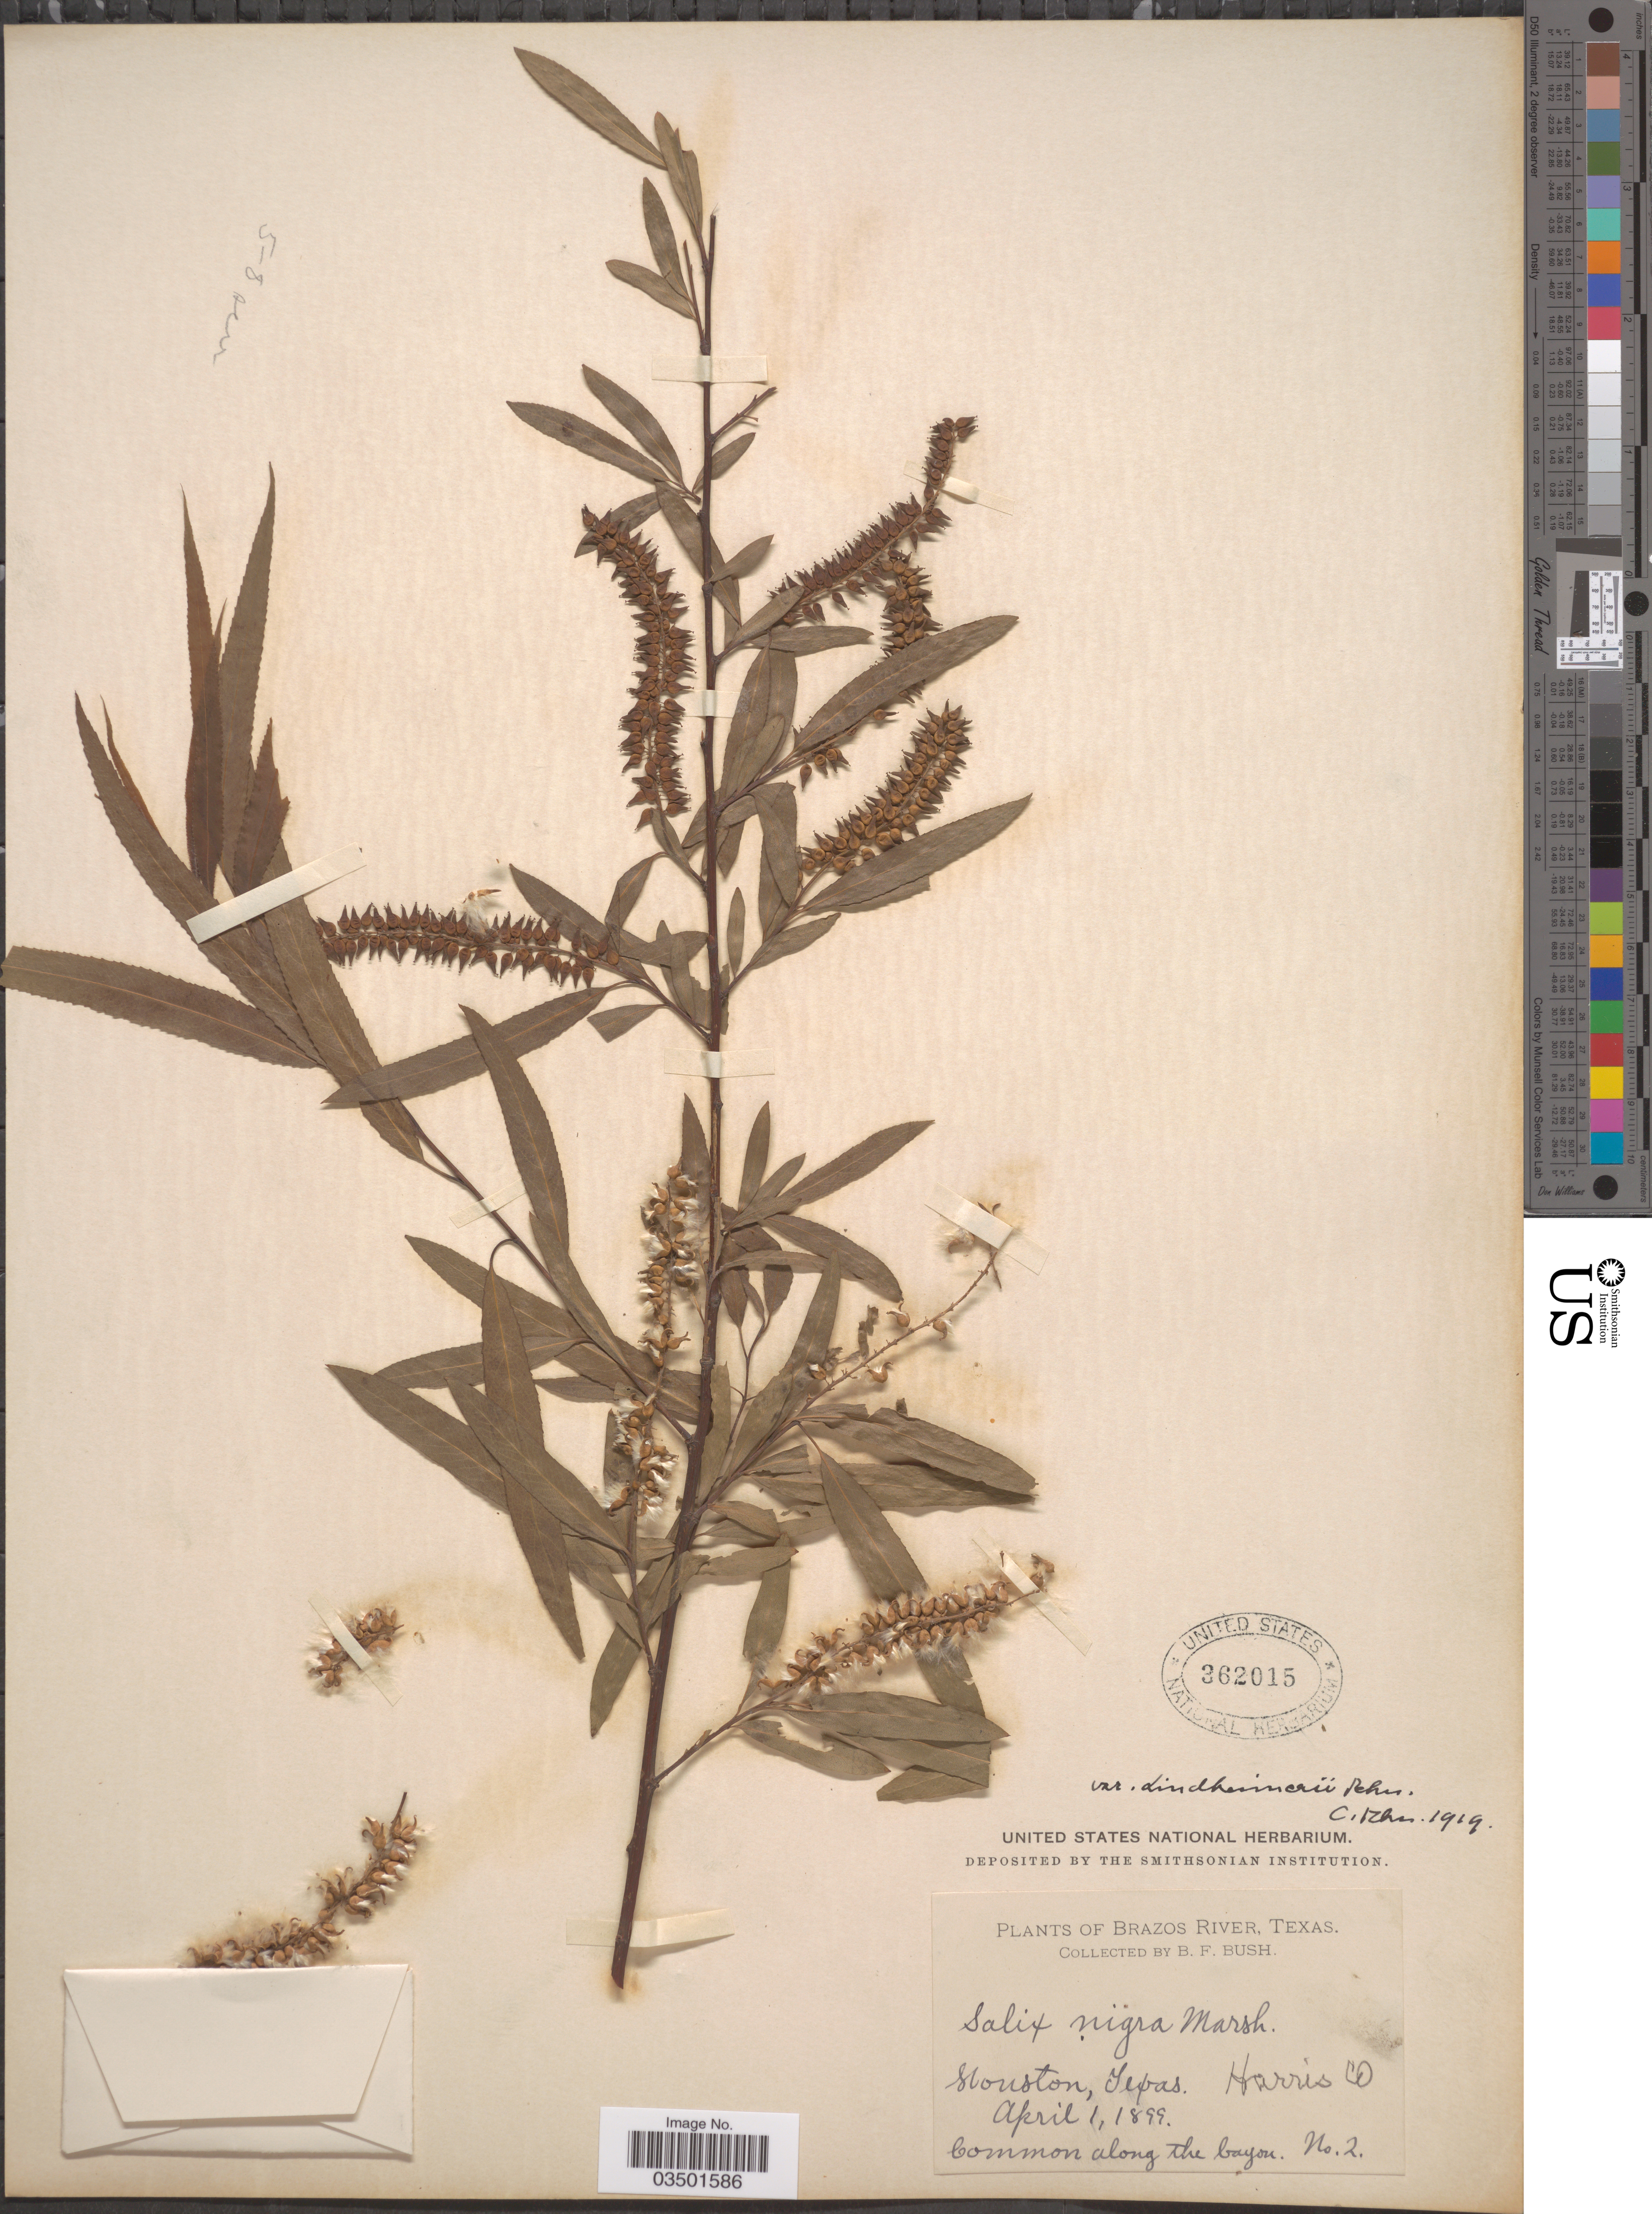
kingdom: Plantae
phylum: Tracheophyta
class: Magnoliopsida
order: Malpighiales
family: Salicaceae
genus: Salix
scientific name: Salix nigra var. lindheimeri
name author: C.K. Schneid.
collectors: B. F. Bush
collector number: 2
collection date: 1899-04-01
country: United States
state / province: Texas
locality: Brazos River. Houston. Harris Co.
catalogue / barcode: US 362015